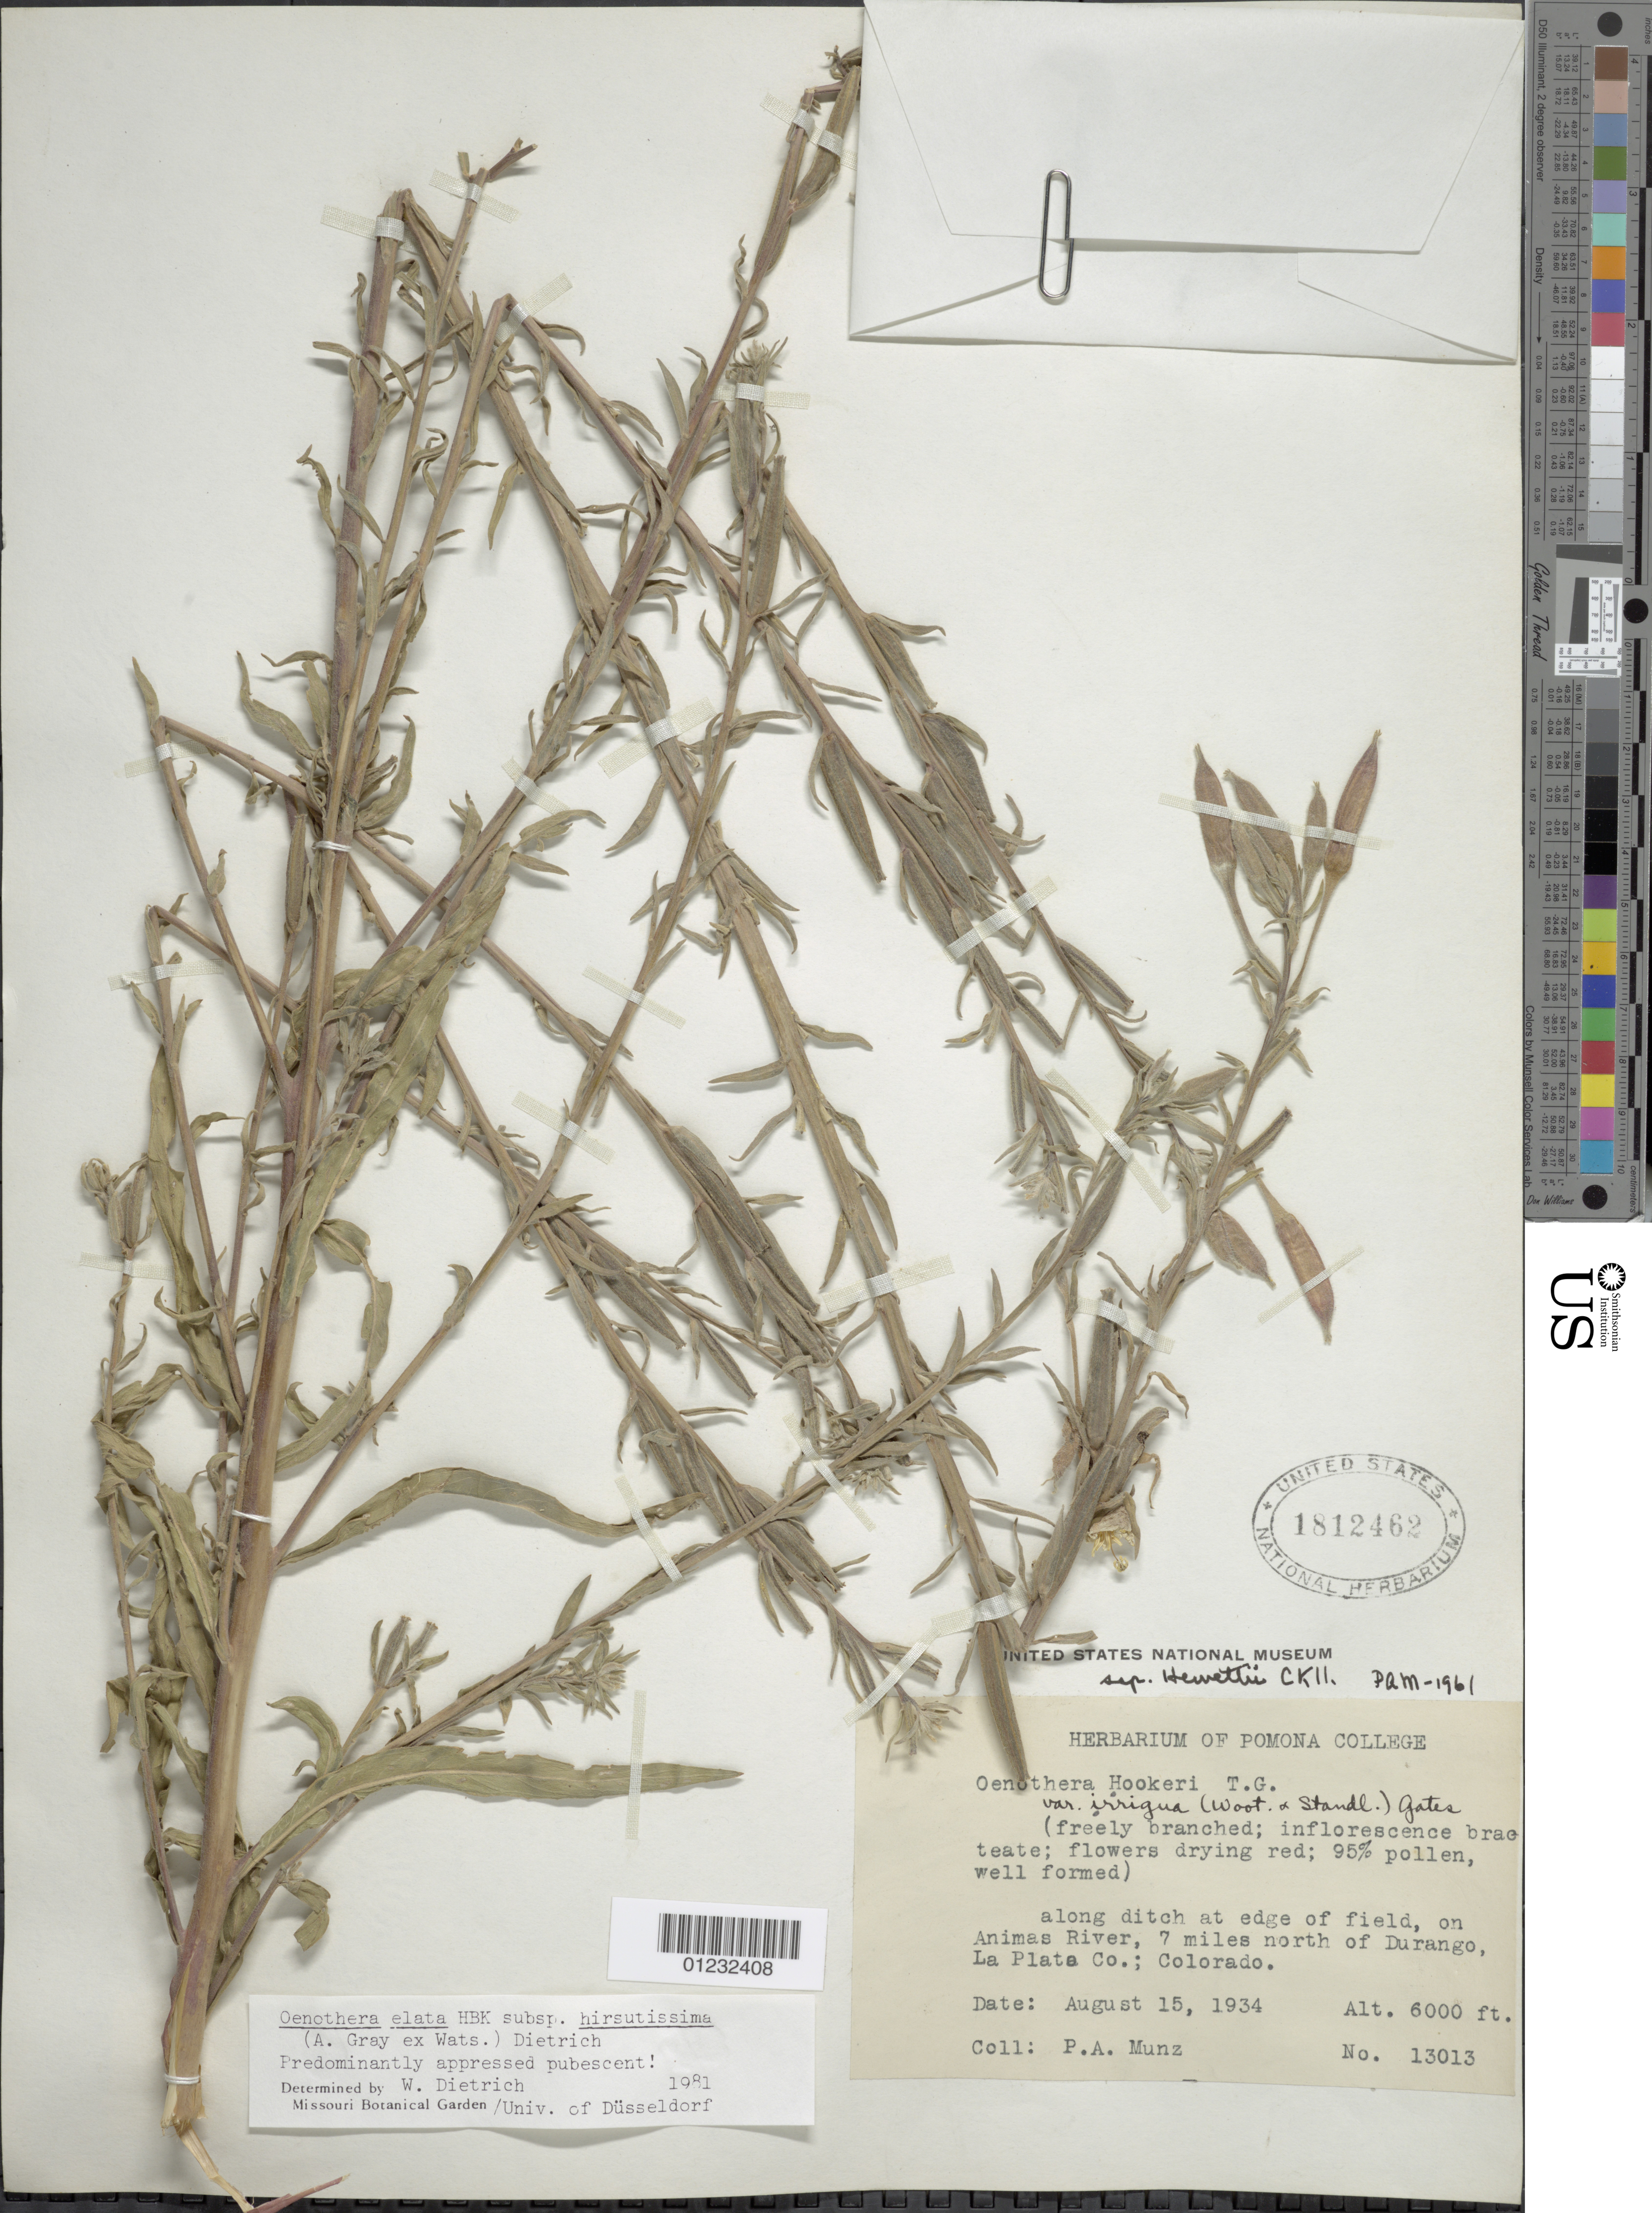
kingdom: Plantae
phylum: Tracheophyta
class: Magnoliopsida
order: Myrtales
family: Onagraceae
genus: Oenothera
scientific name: Oenothera elata subsp. hirsutissima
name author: (A. Gray ex S. Watson) W. Dietr.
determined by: Dietrich, W.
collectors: P. A. Munz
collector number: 13013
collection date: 1934-08-15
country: United States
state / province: Colorado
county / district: La Plata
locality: On Animas River, 7 miles north of Durango.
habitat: Along ditch at edge of field.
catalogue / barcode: US 1812462